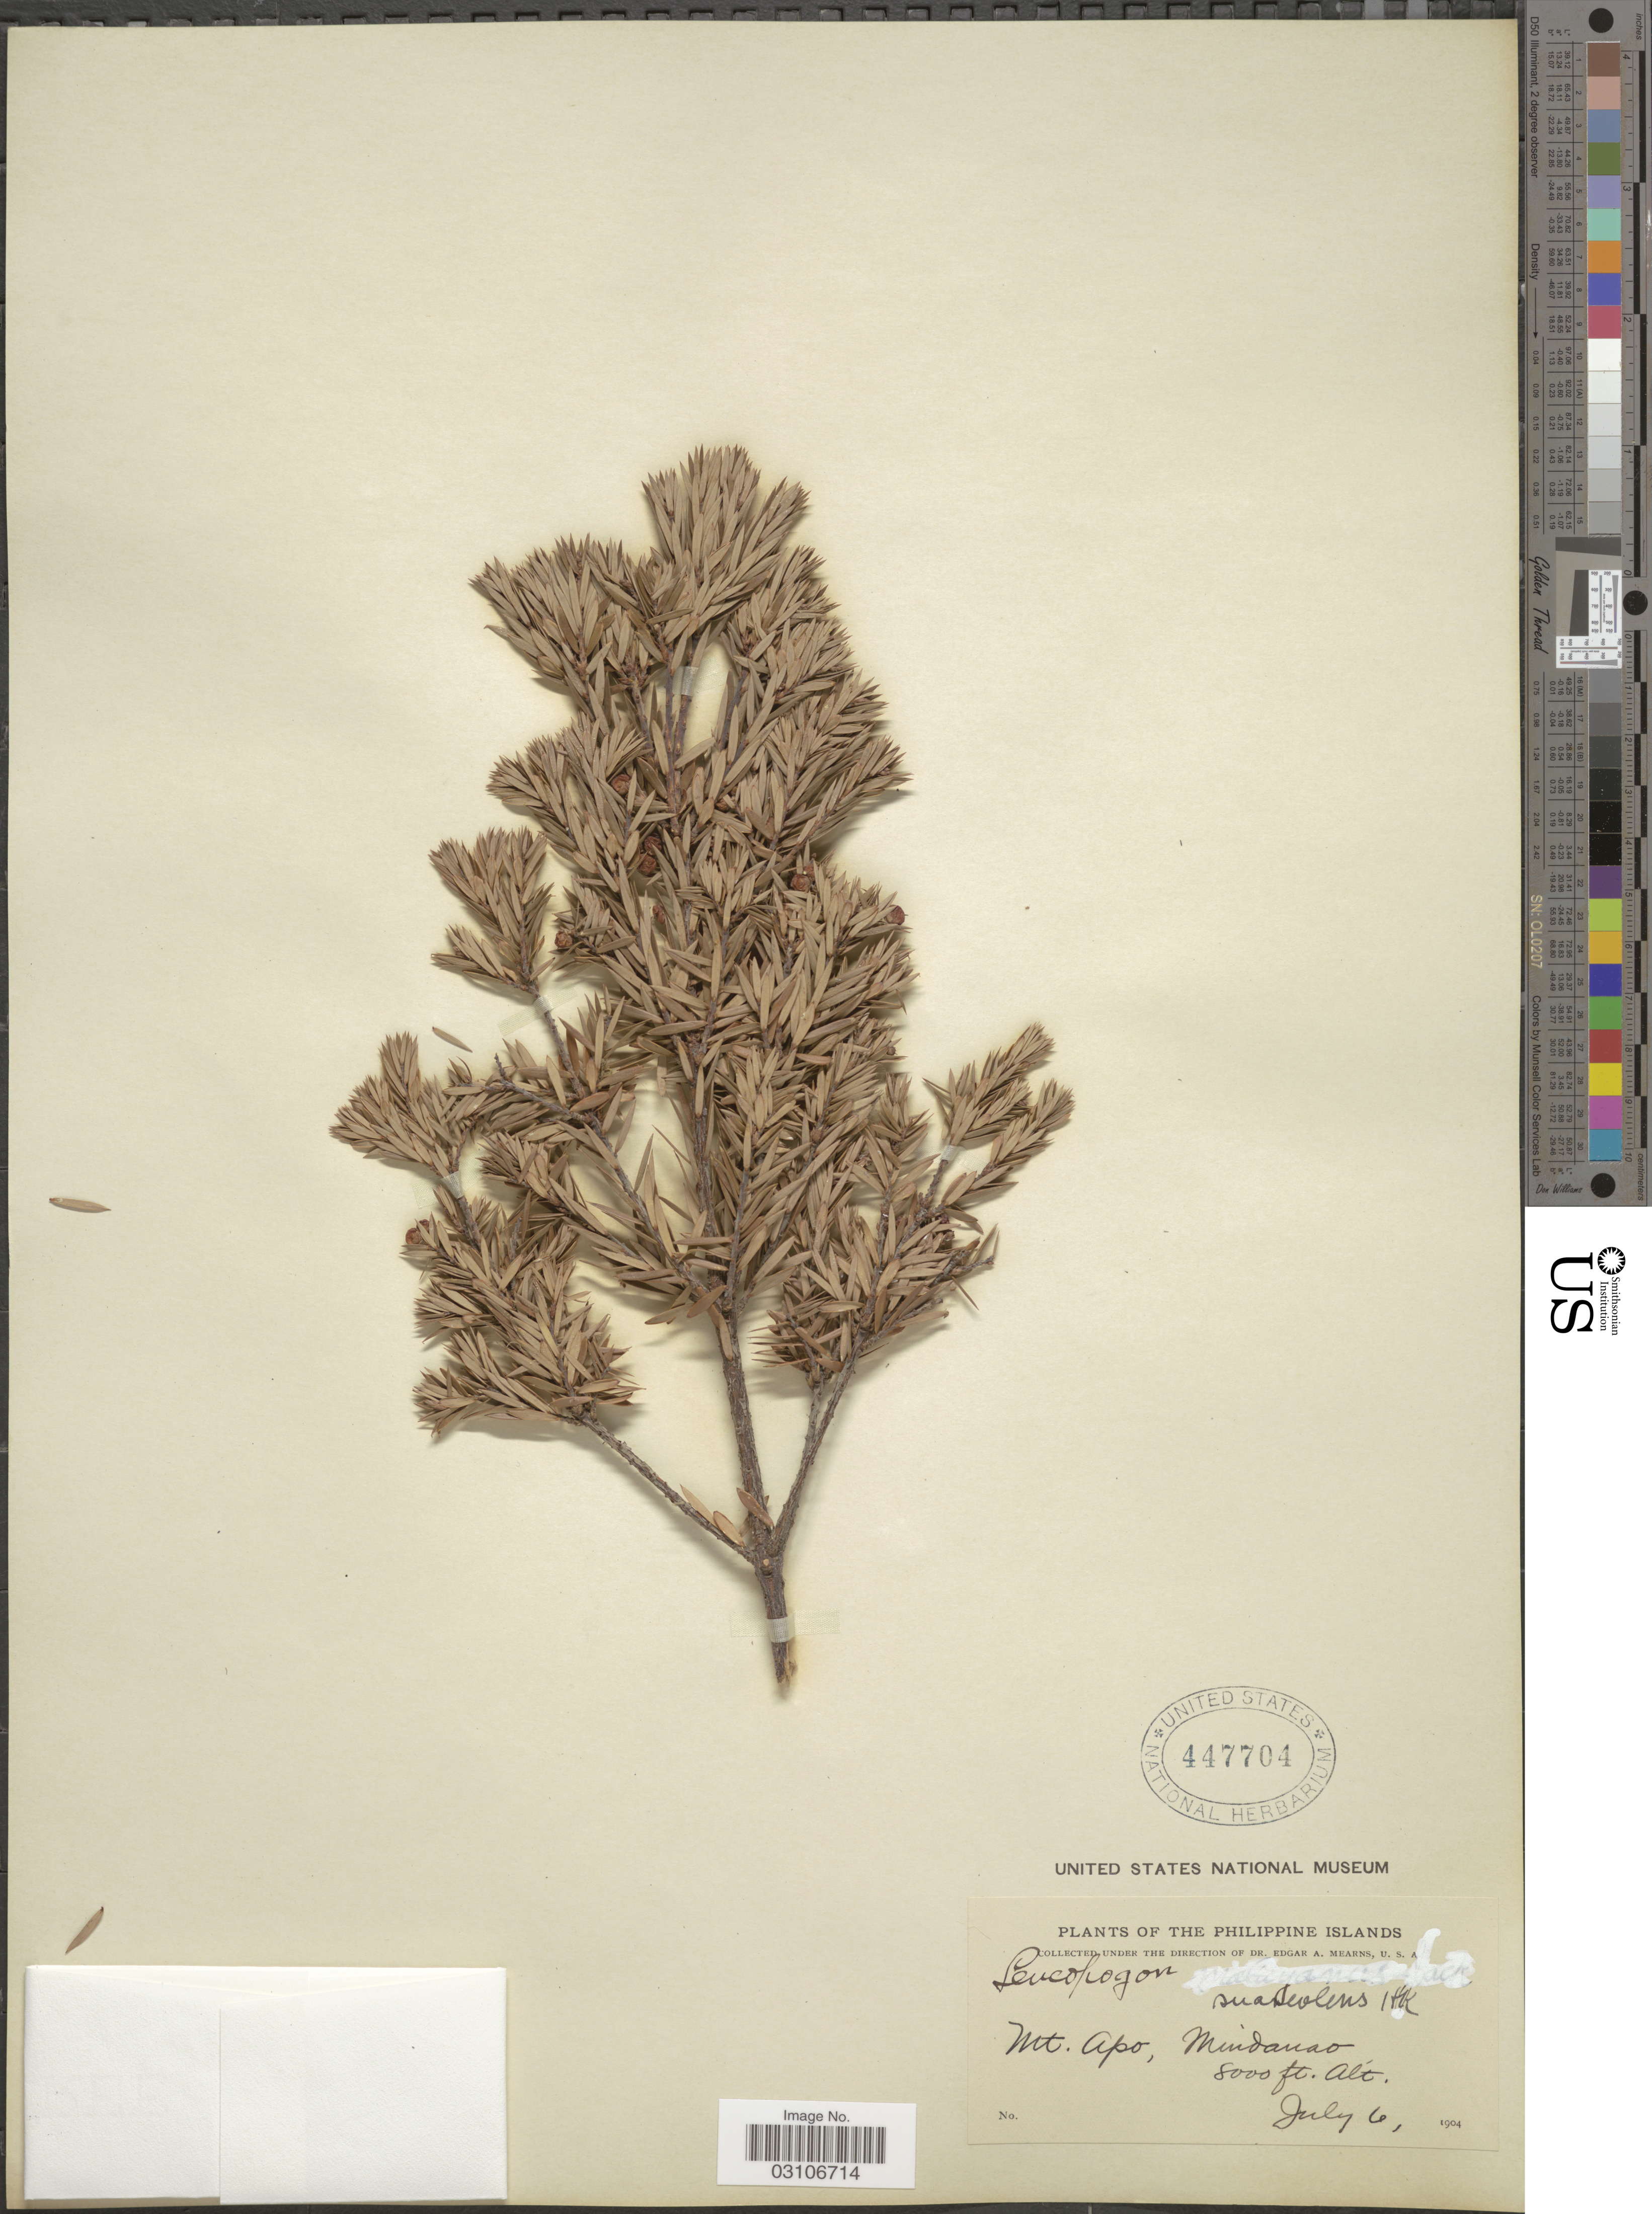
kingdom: Plantae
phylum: Tracheophyta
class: Magnoliopsida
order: Ericales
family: Ericaceae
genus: Styphelia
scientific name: Styphelia suaveolens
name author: (Hook. f.) Warb. ex P. Sarasin & Sarasin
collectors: E. A. Mearns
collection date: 1904-07-06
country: Philippines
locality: The Philippine Islands. Mt. Apo, Mindanao.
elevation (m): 2438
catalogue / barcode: US 447704